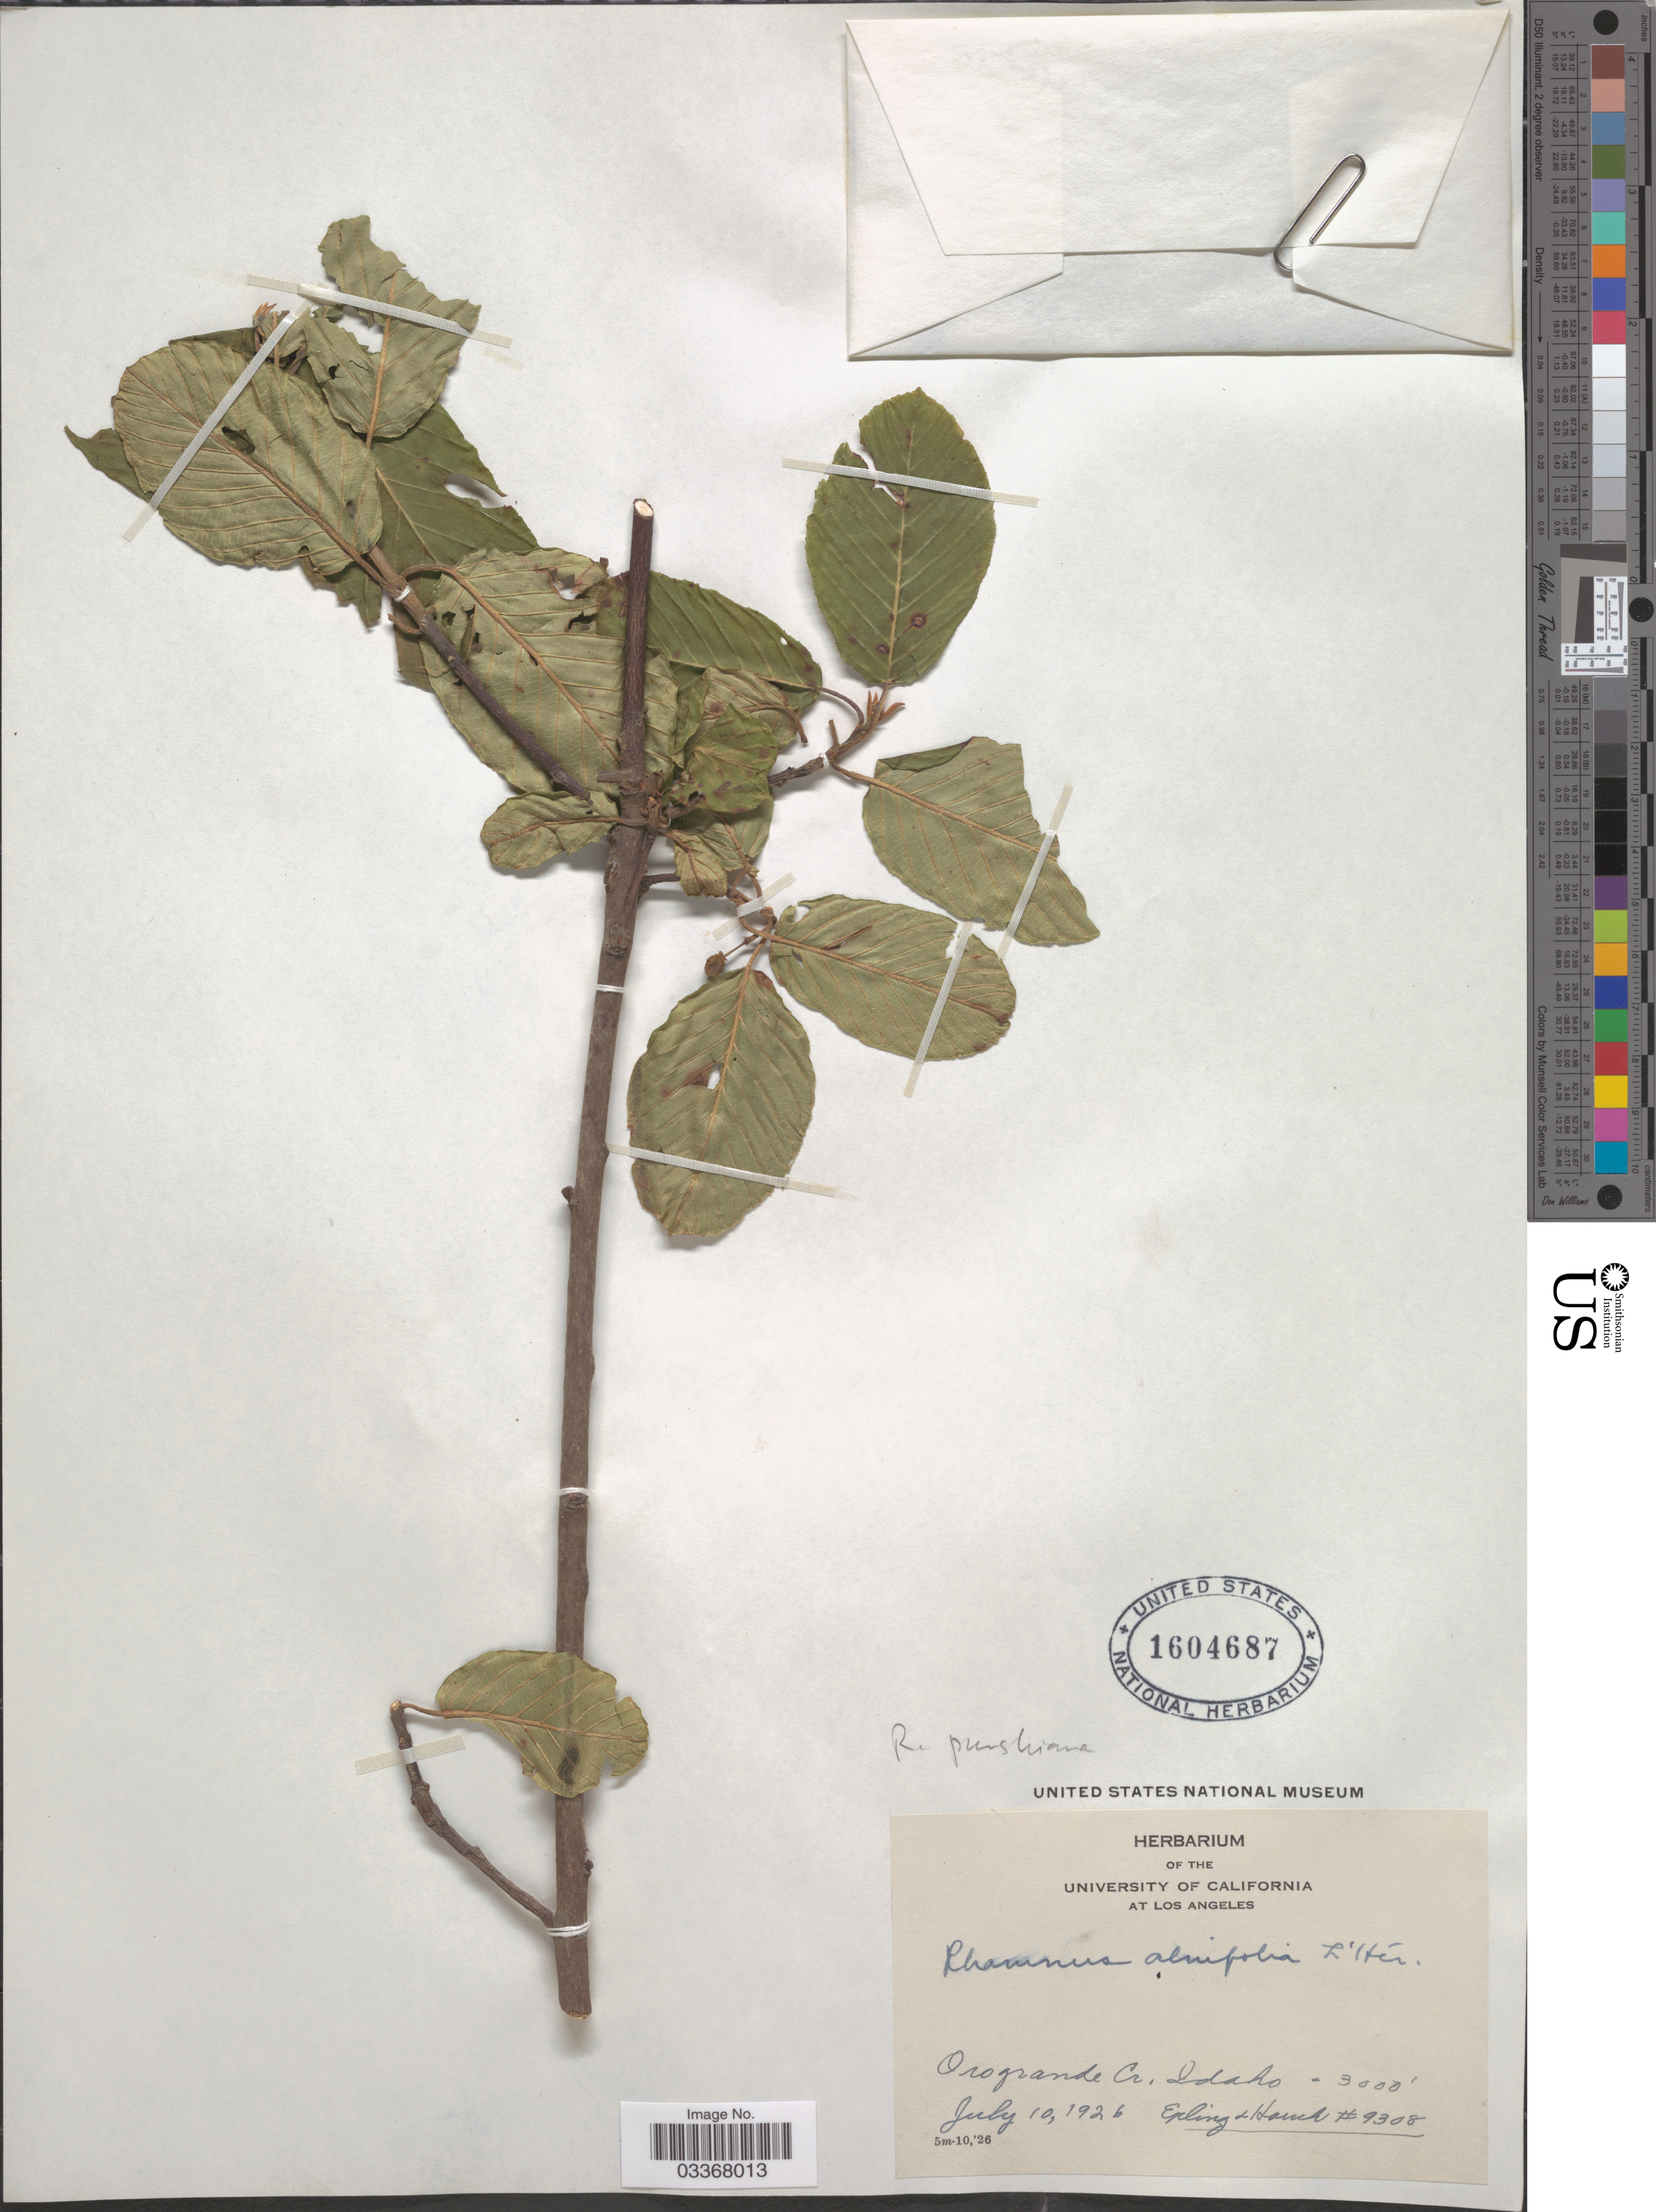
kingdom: Plantae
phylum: Tracheophyta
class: Magnoliopsida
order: Rosales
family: Rhamnaceae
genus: Frangula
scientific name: Frangula purshiana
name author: (DC.) A. Gray ex J.G. Cooper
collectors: -- Epling & -. Hauch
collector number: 9308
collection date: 1926-07-10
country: United States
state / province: Idaho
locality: Oro Grande Cr.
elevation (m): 914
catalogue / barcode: US 1604687